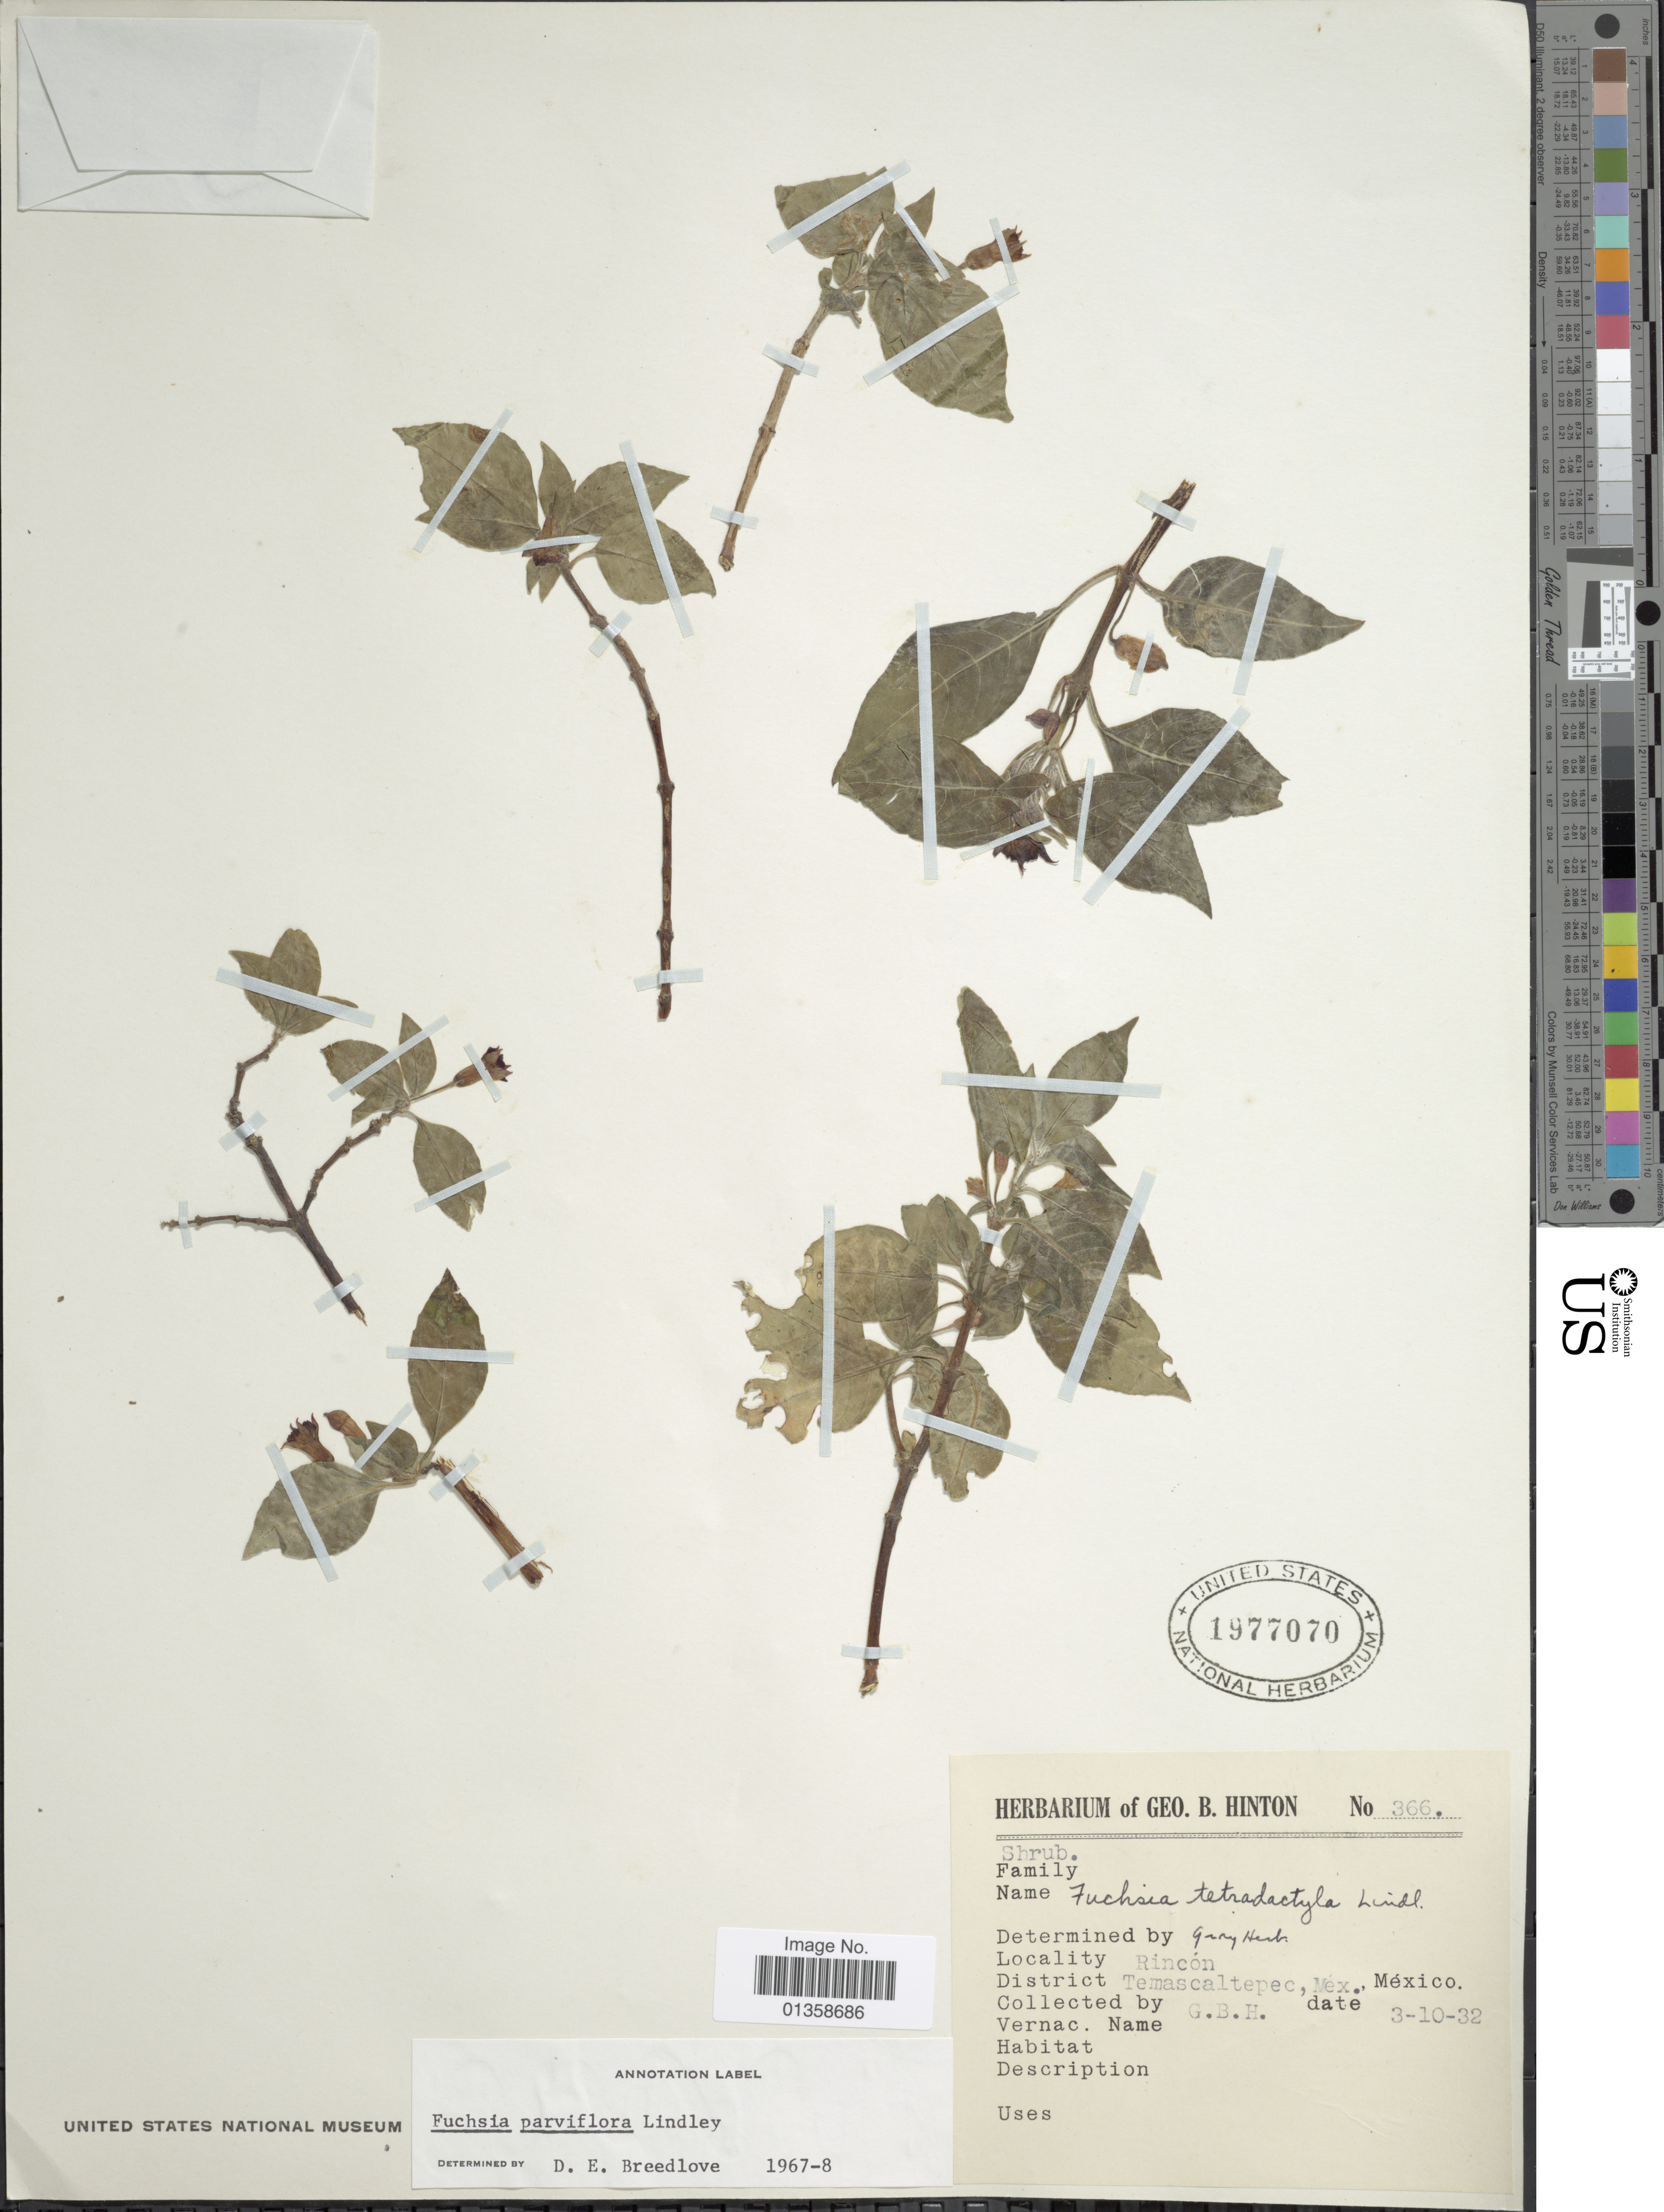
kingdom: Plantae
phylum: Tracheophyta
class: Magnoliopsida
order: Myrtales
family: Onagraceae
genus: Fuchsia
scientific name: Fuchsia cylindracea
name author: Lindl.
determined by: Wagner, W. L., (BOT), Smithsonian Institution - National Museum of Natural History (UNITED STATES)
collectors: G. B. Hinton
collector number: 366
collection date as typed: Transcribed d/m/y: 3/10/32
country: Mexico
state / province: México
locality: Rincón, District Temascaltepec, Mex.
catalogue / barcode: US 1977070